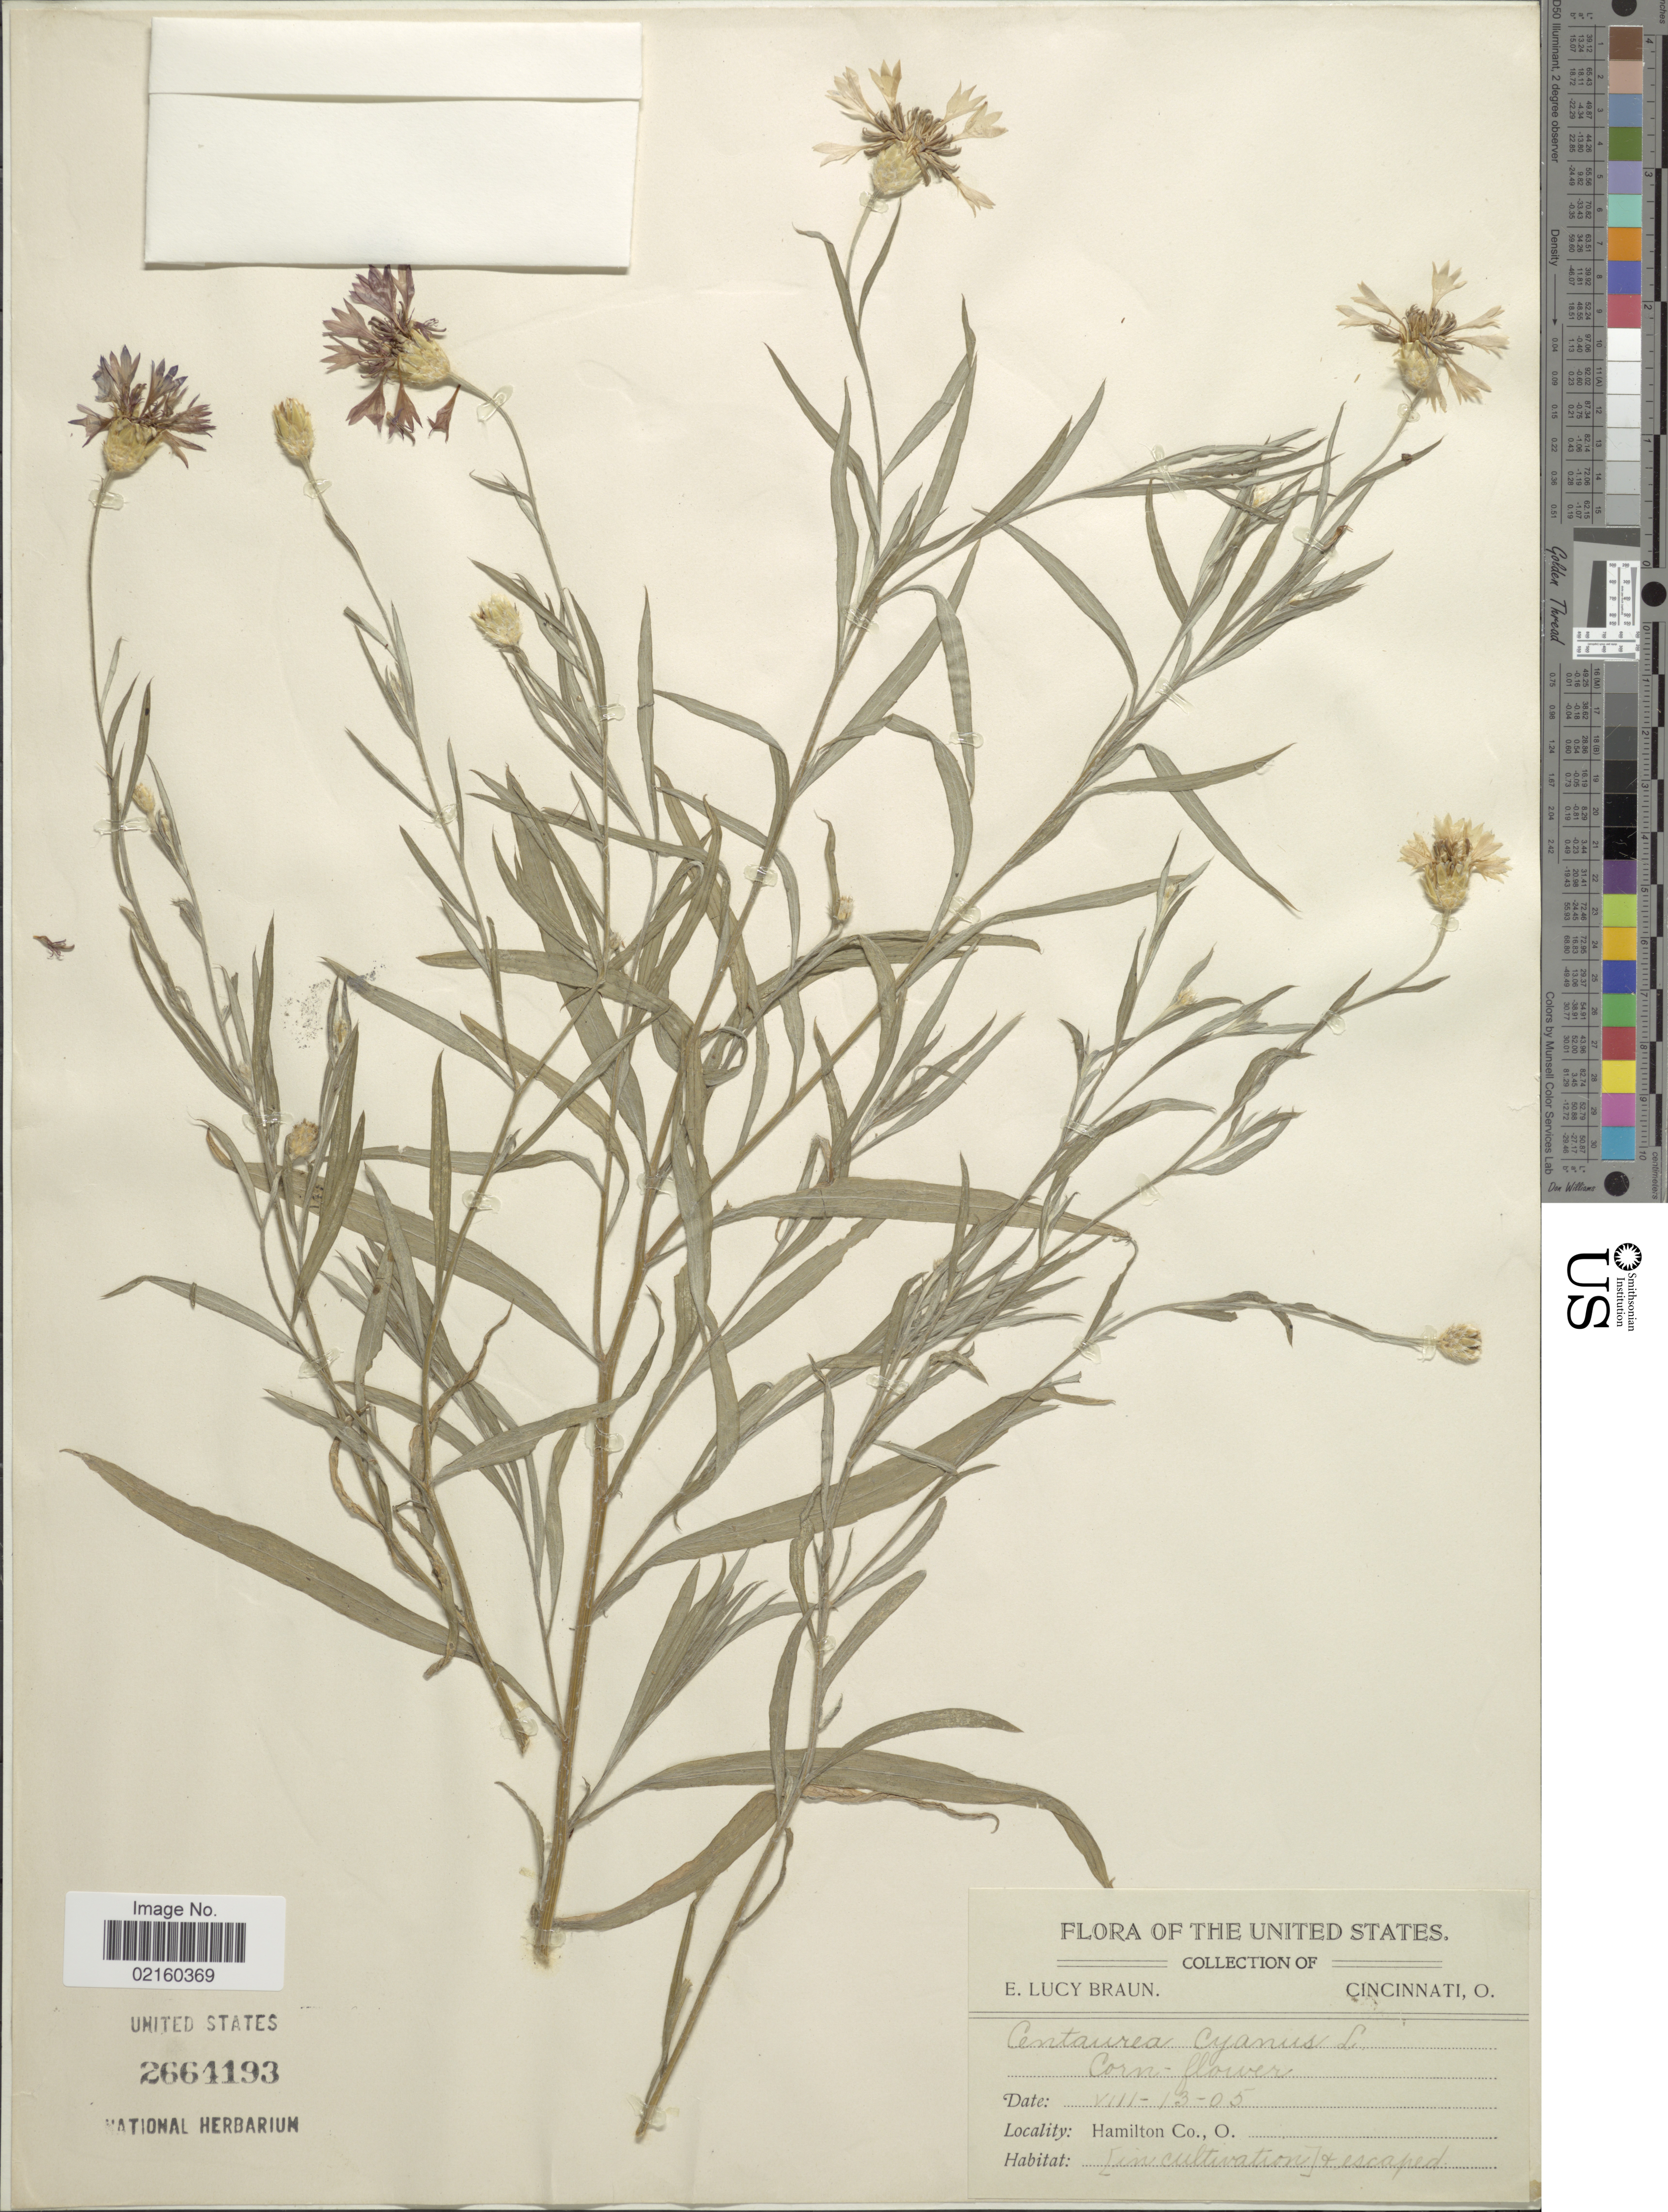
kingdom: Plantae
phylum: Tracheophyta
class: Magnoliopsida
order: Asterales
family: Asteraceae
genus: Centaurea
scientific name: Centaurea cyanus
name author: L.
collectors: E. L. Braun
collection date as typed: Transcribed d/m/y: 13/8/5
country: United States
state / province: Ohio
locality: The United States, Hamilton Co., O.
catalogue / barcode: US 2664193